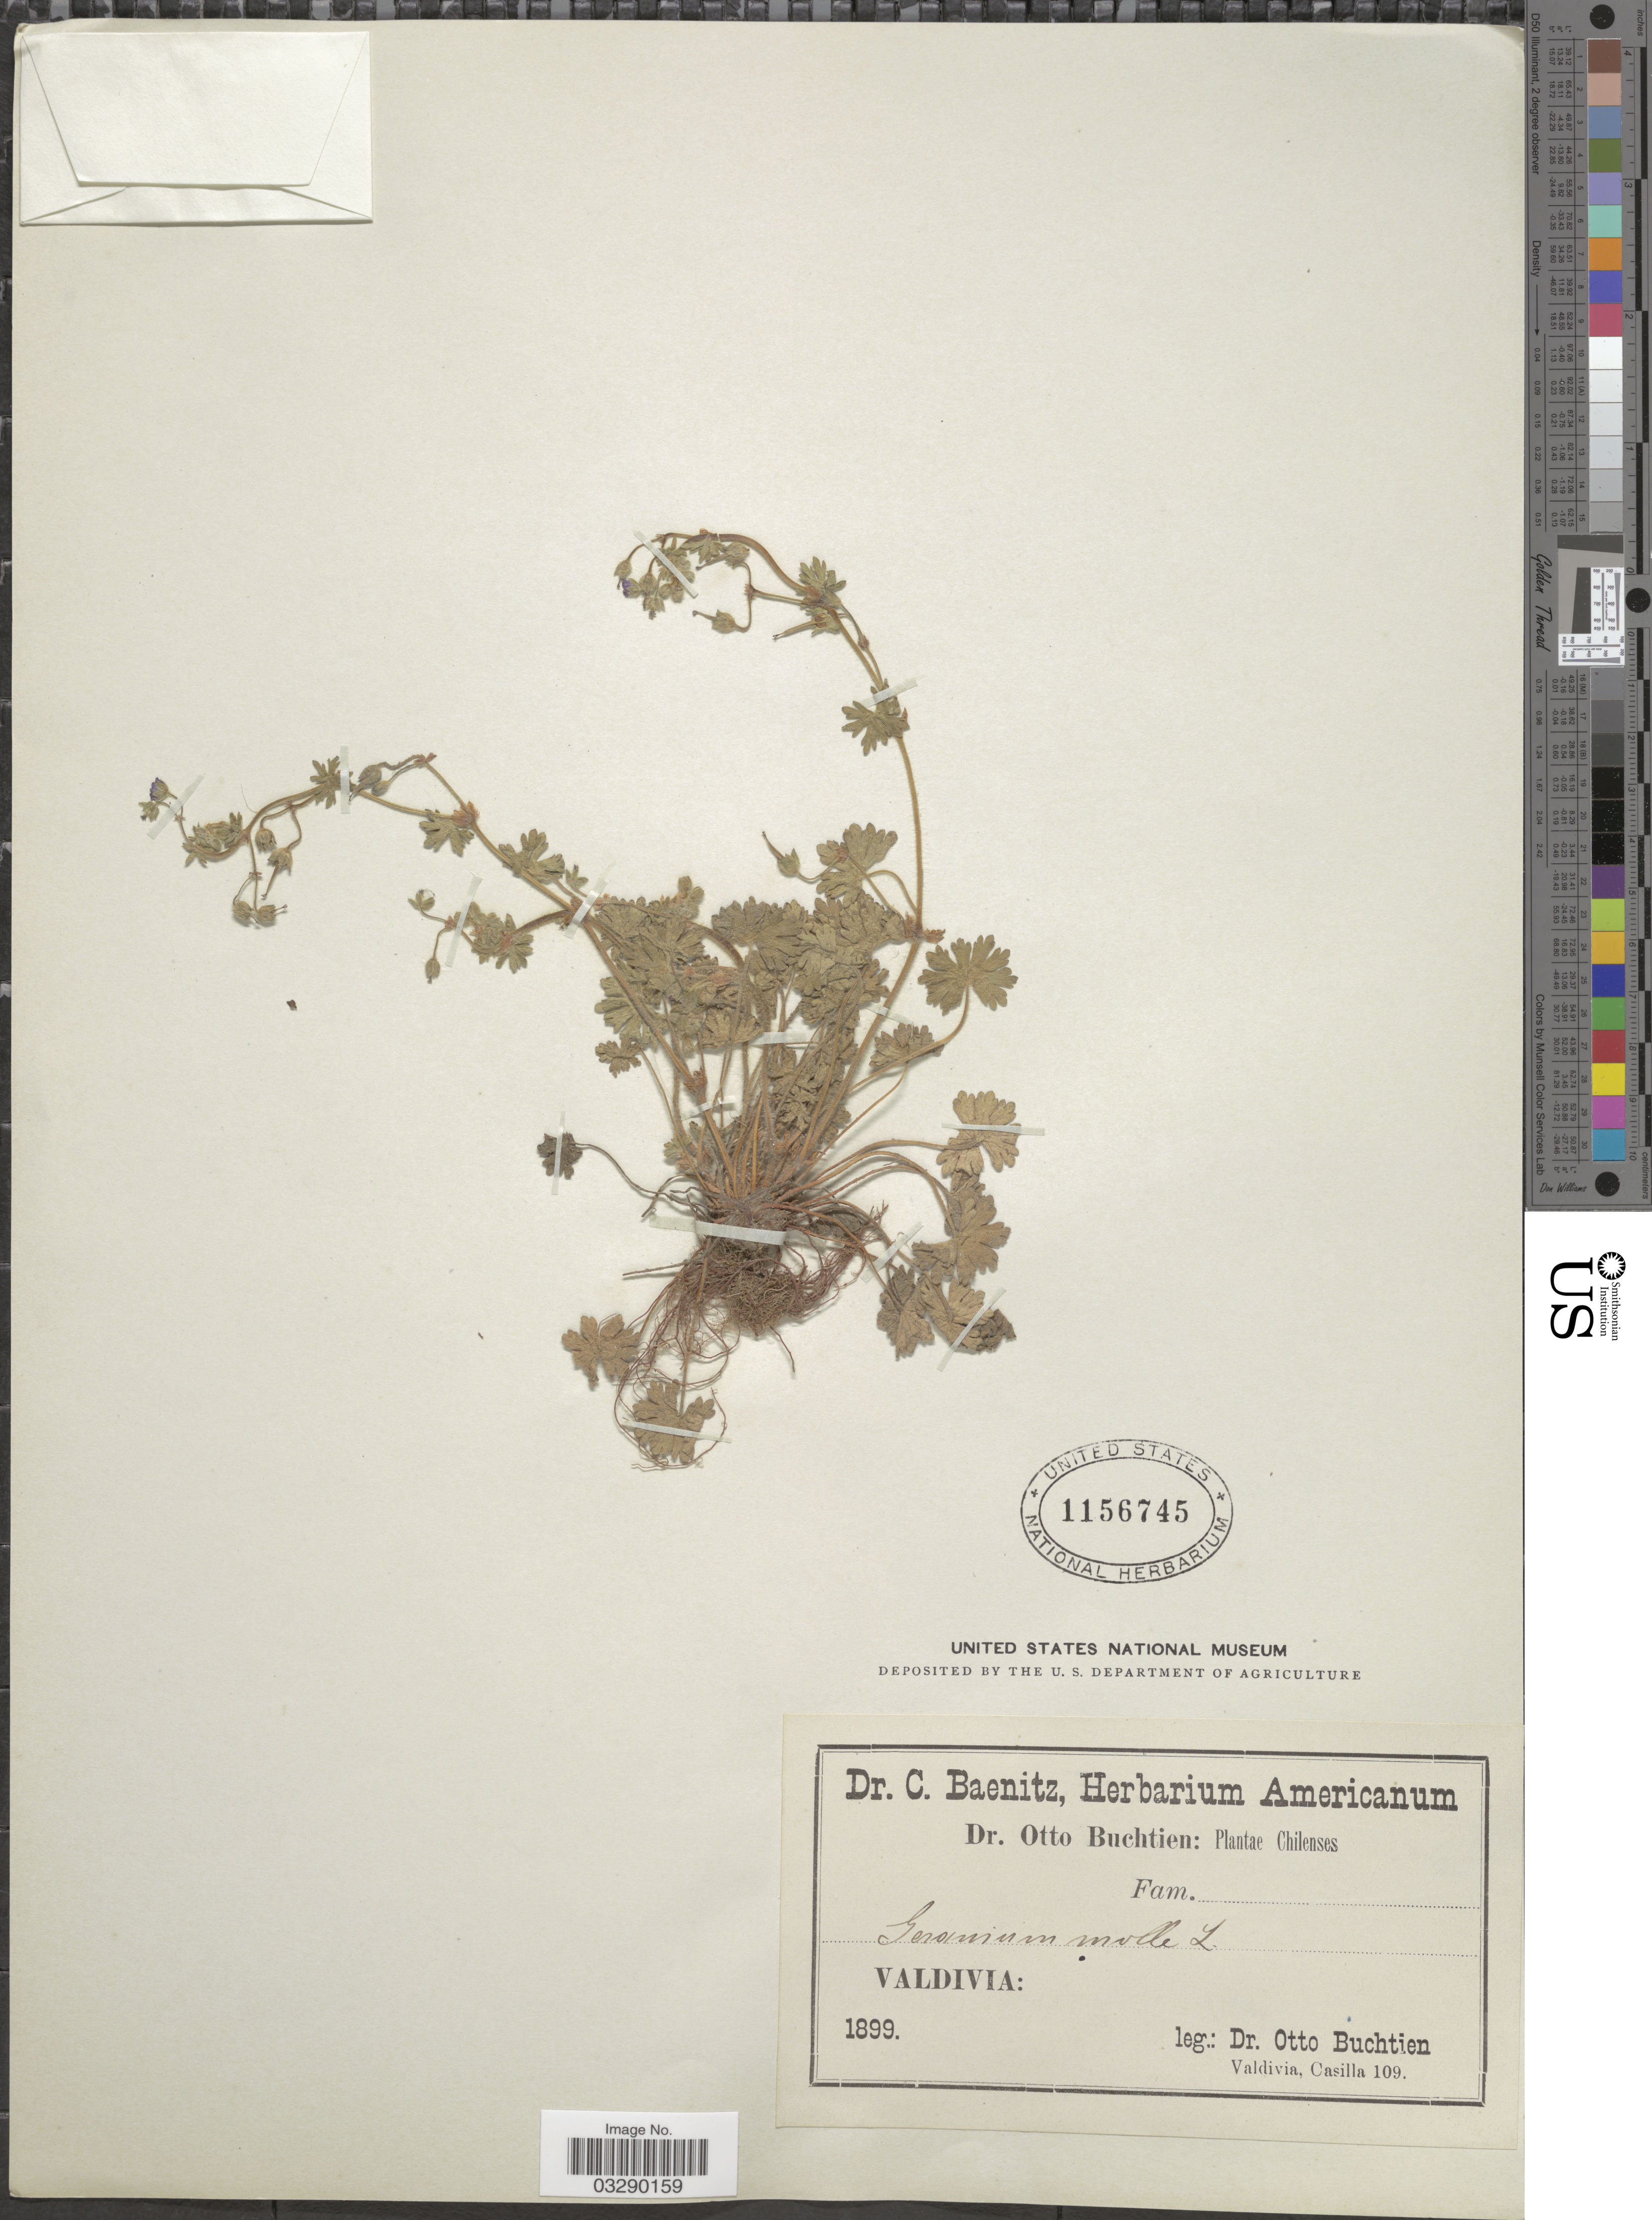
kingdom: Plantae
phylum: Tracheophyta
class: Magnoliopsida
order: Geraniales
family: Geraniaceae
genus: Geranium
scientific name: Geranium molle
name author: L.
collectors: O. Buchtien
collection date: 1899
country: Chile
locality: Valdivia.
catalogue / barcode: US 1156745